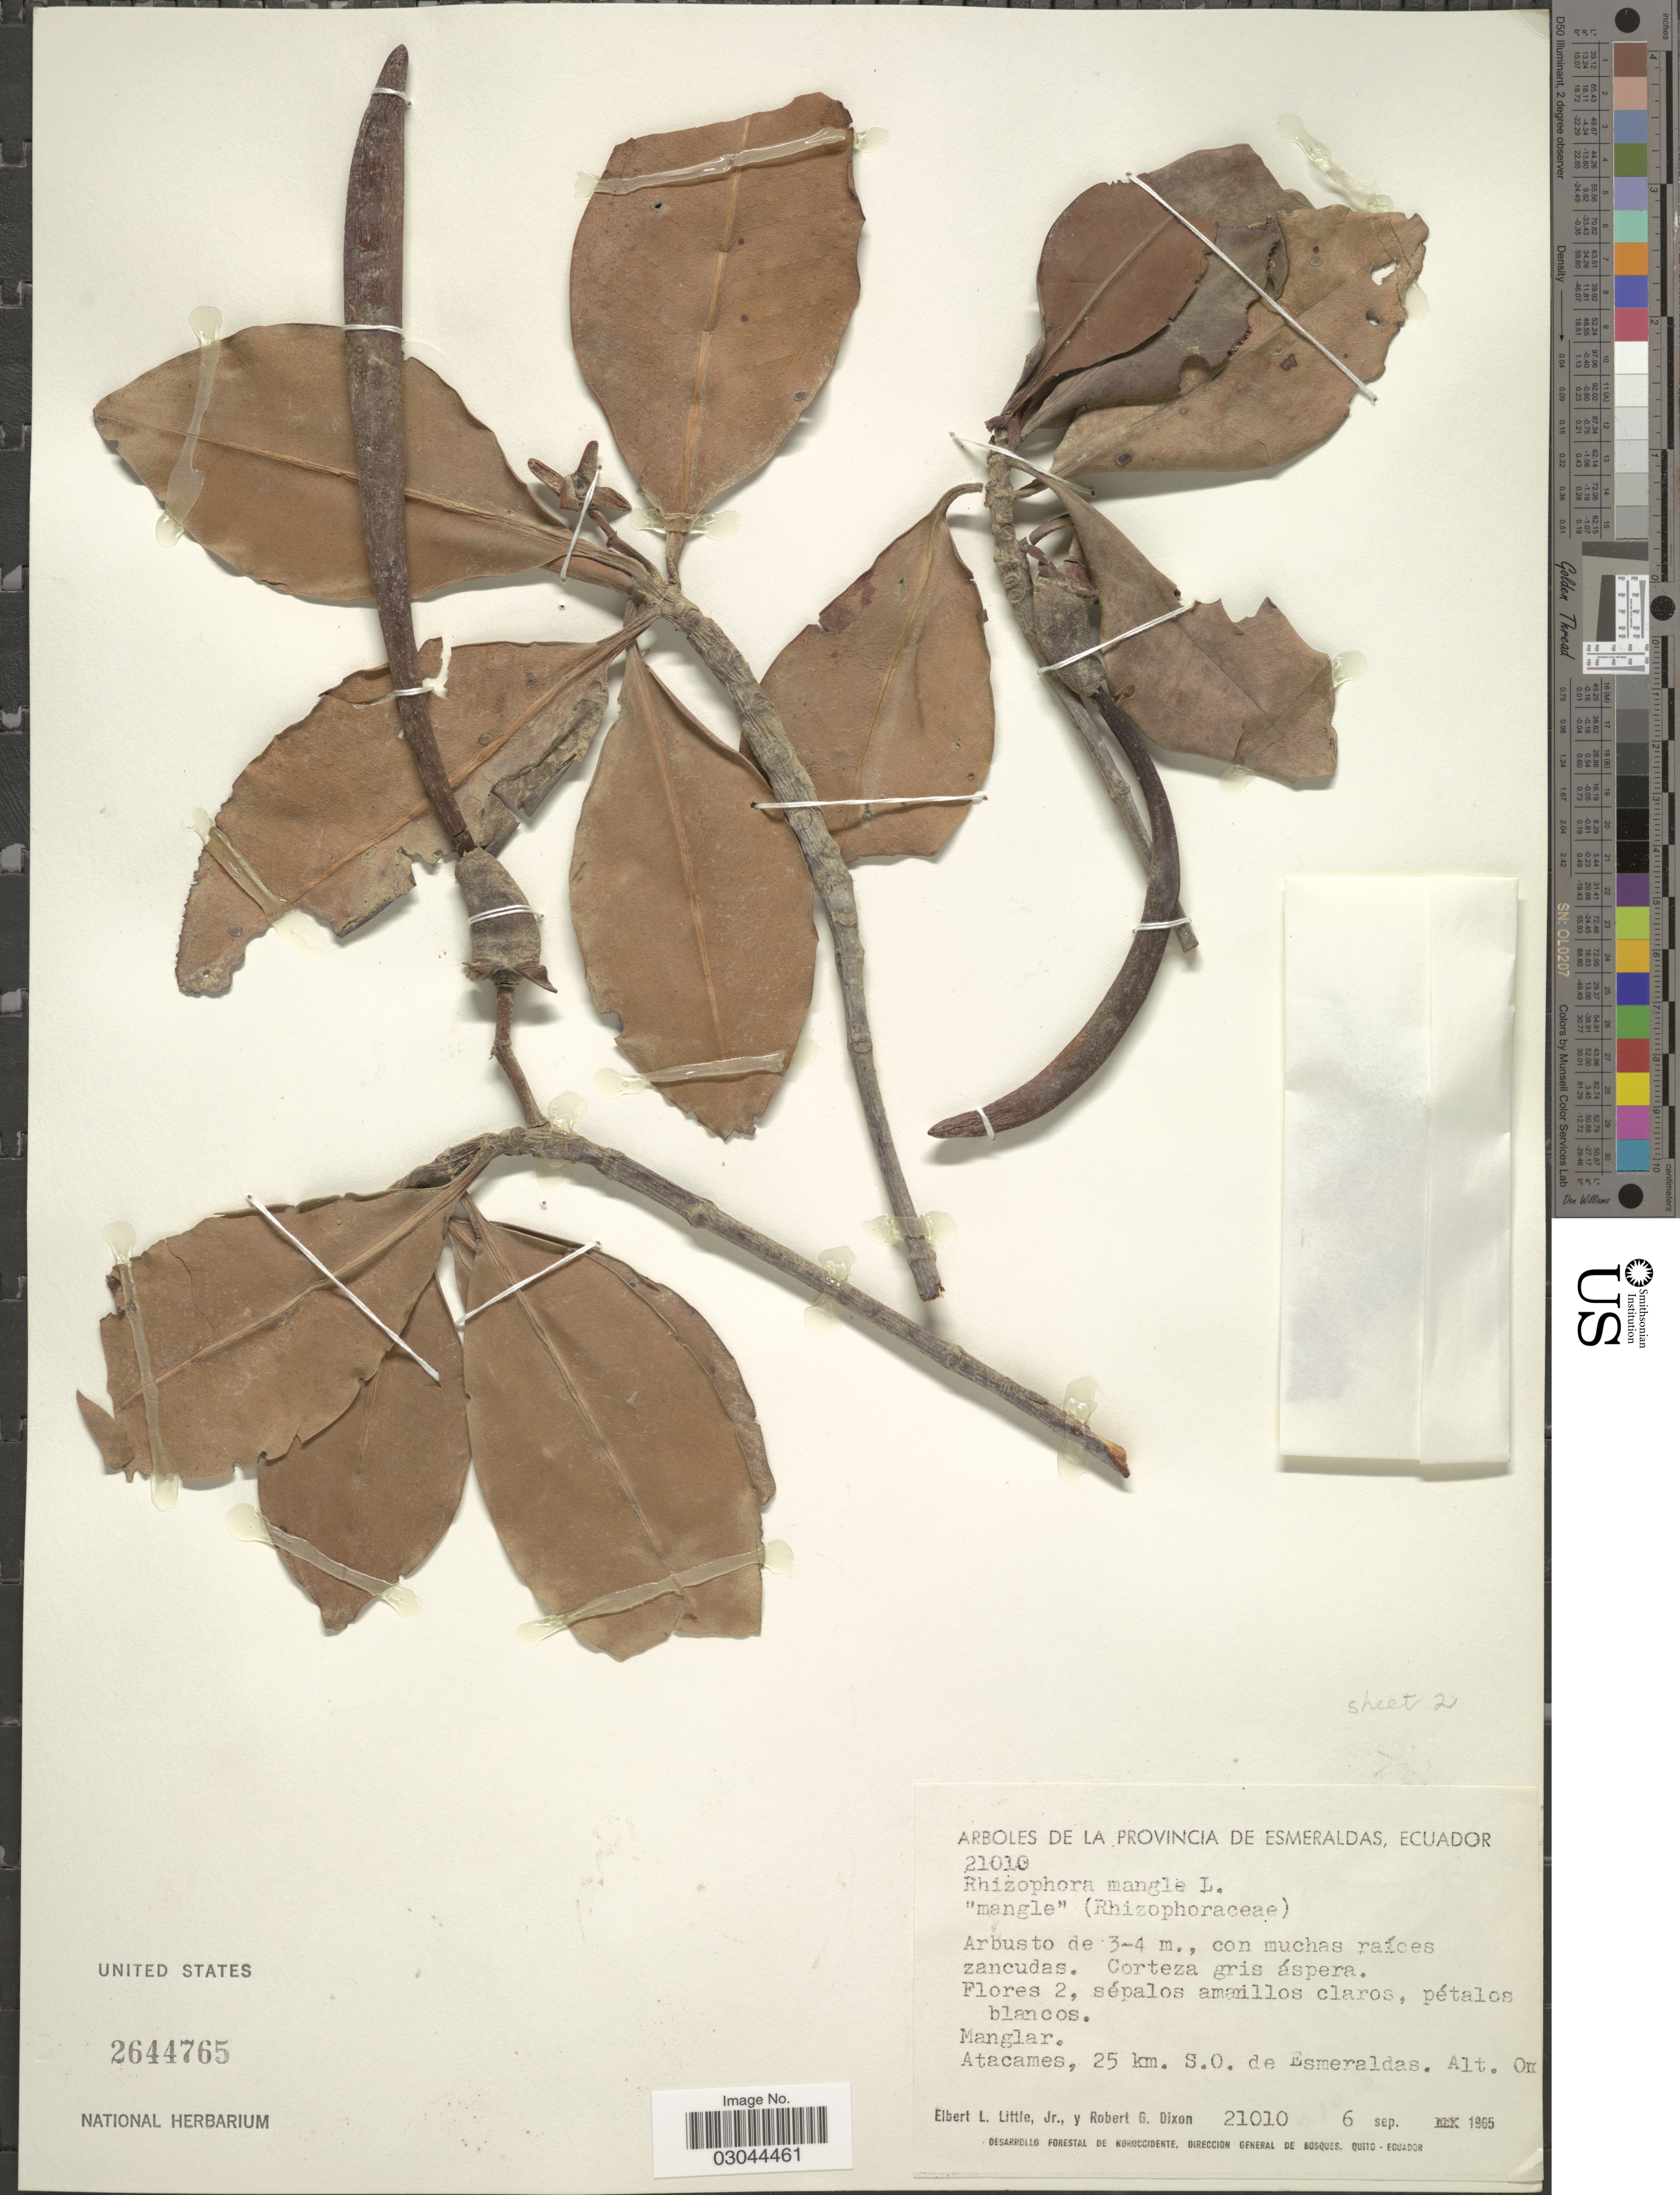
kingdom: Plantae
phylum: Tracheophyta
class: Magnoliopsida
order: Malpighiales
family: Rhizophoraceae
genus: Rhizophora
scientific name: Rhizophora mangle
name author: L.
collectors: E. L. Little & R. G. Dixon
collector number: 21010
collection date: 1965-09-06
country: Ecuador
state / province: Esmeraldas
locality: Provincia de Esmeraldas. Atacames, 25 km. S. O. de Esmeraldas.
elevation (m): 0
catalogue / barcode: US 2644765